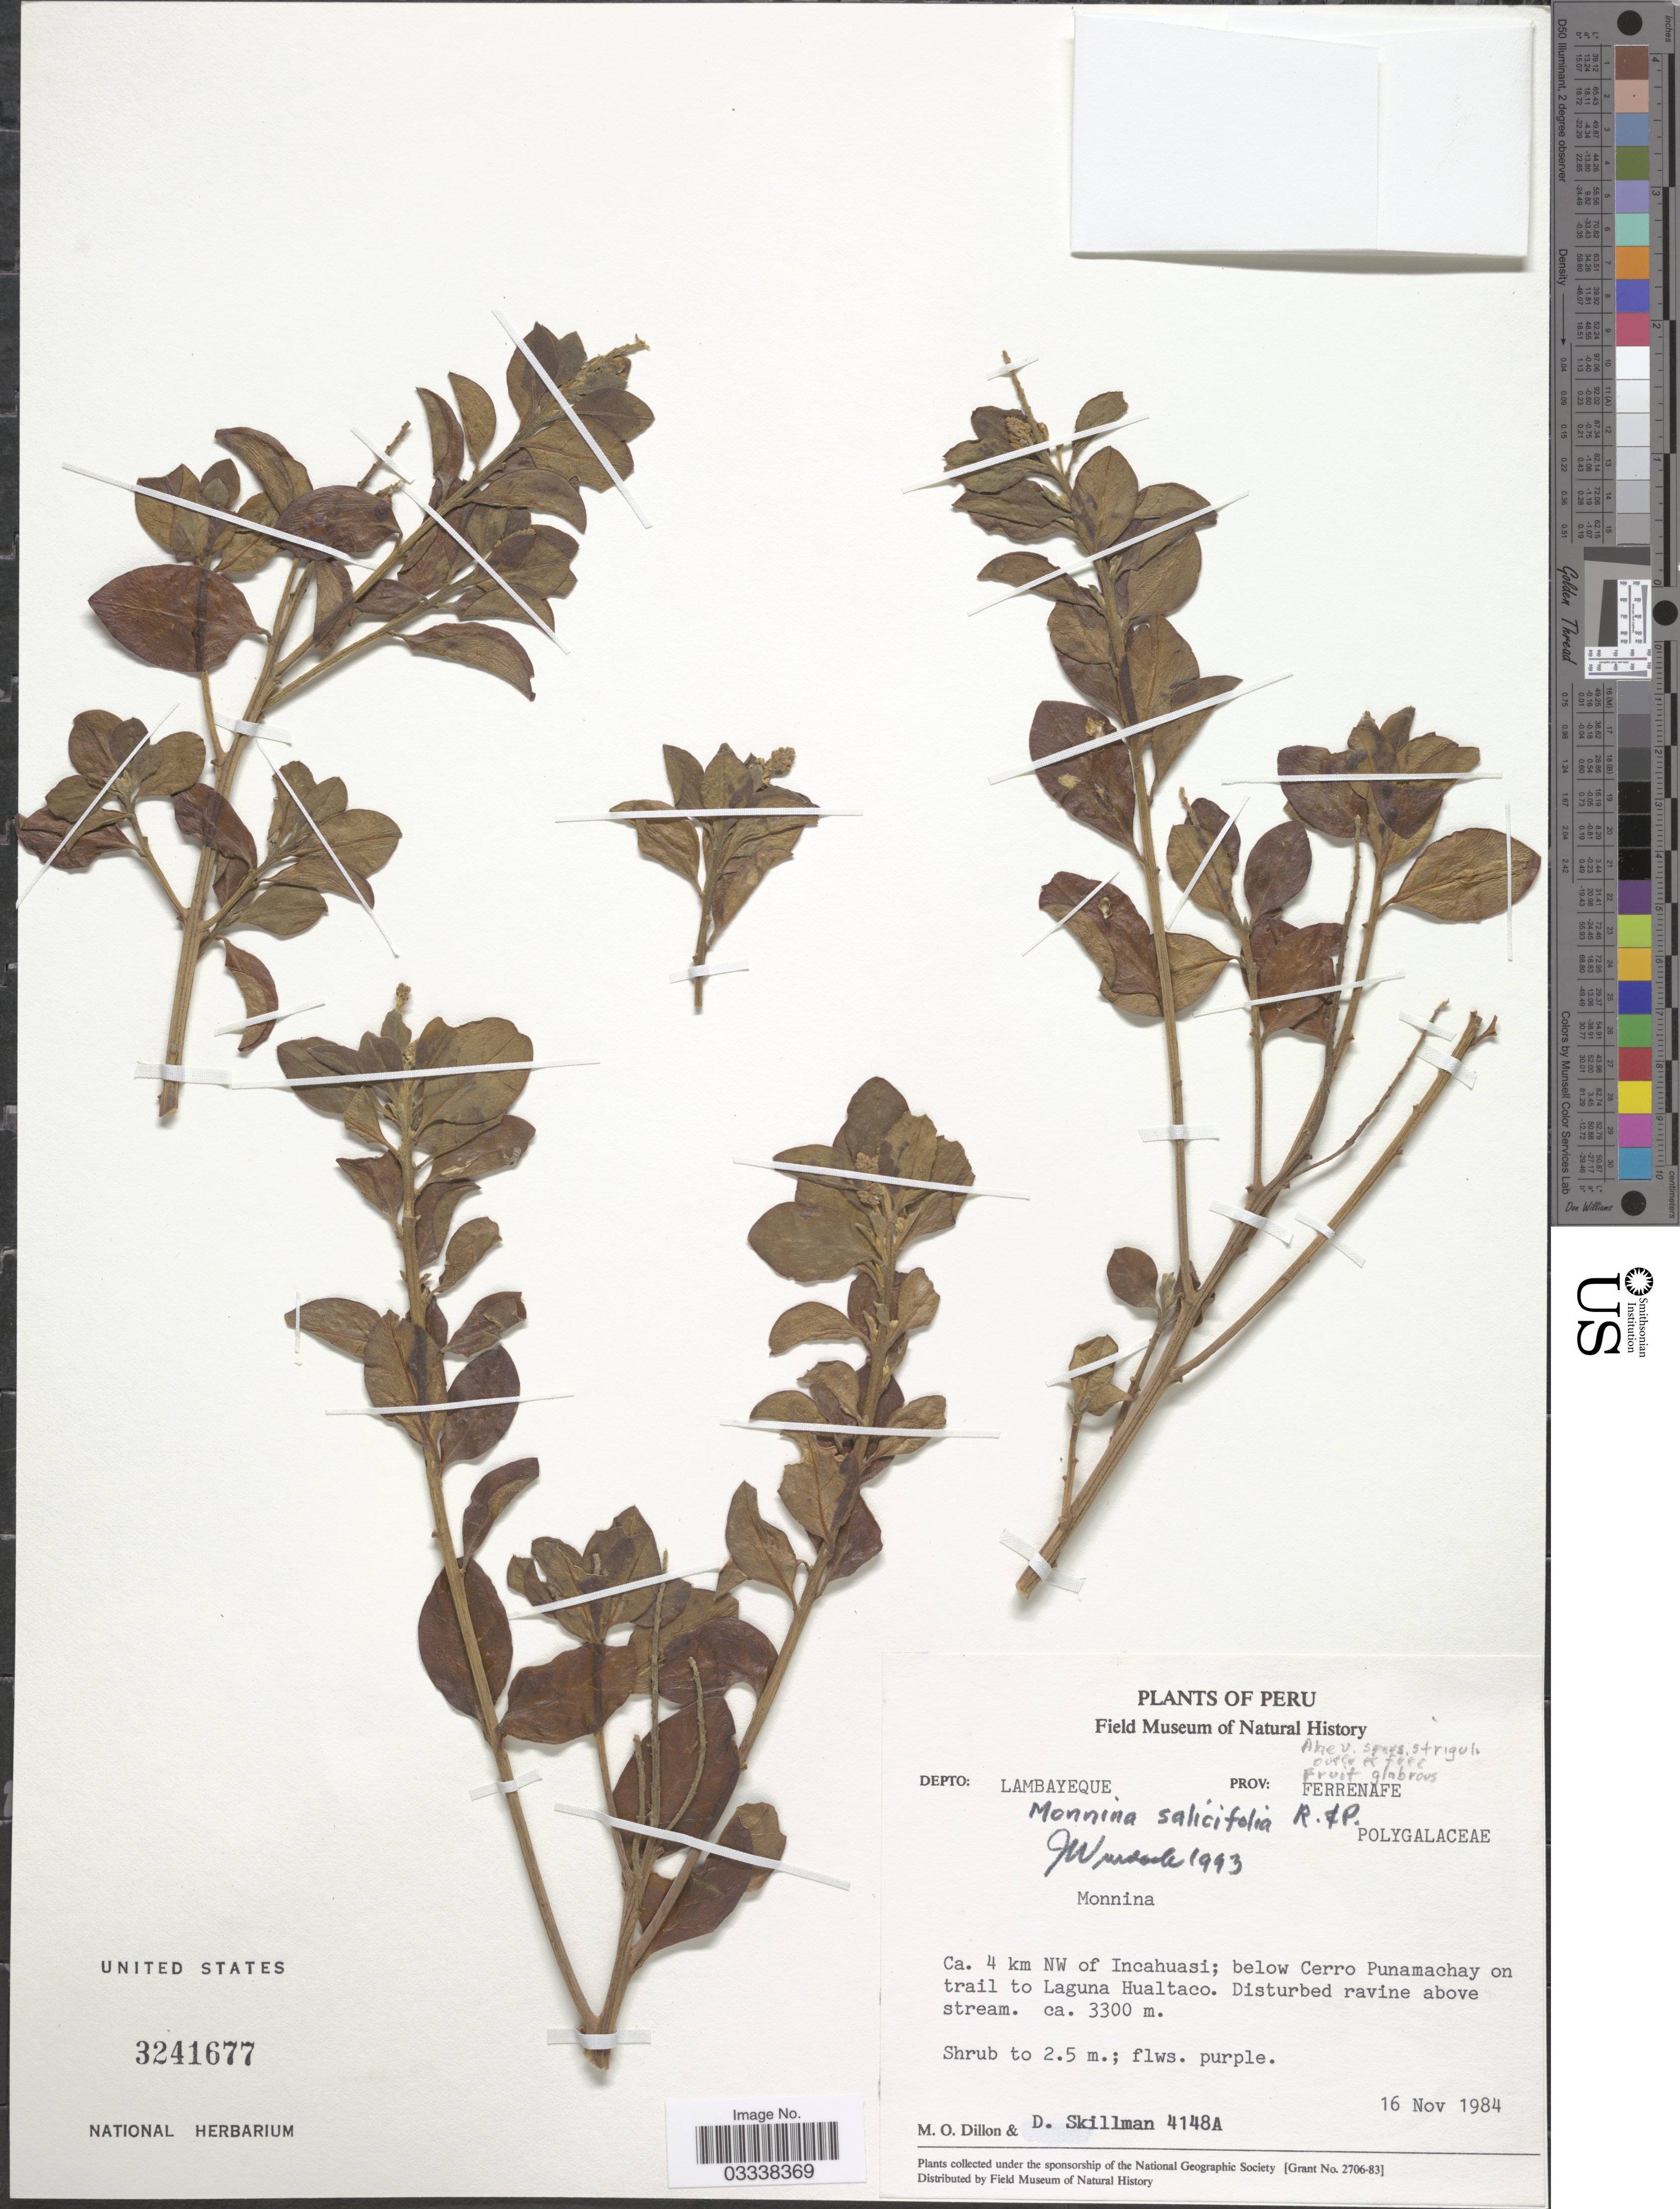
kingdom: Plantae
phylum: Tracheophyta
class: Magnoliopsida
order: Fabales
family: Polygalaceae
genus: Monnina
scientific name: Monnina salicifolia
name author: Ruiz & Pav.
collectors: M. O. Dillon & D. Skillman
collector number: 4148A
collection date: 1984-11-16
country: Peru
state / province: Lambayeque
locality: Depto: Lambayeque, Prov: Ferrenafe. Ca. 4 km NW of Incahuasi; below Cerro Punamachay on trail to Laguna Hualtaco.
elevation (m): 3300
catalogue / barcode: US 3241677